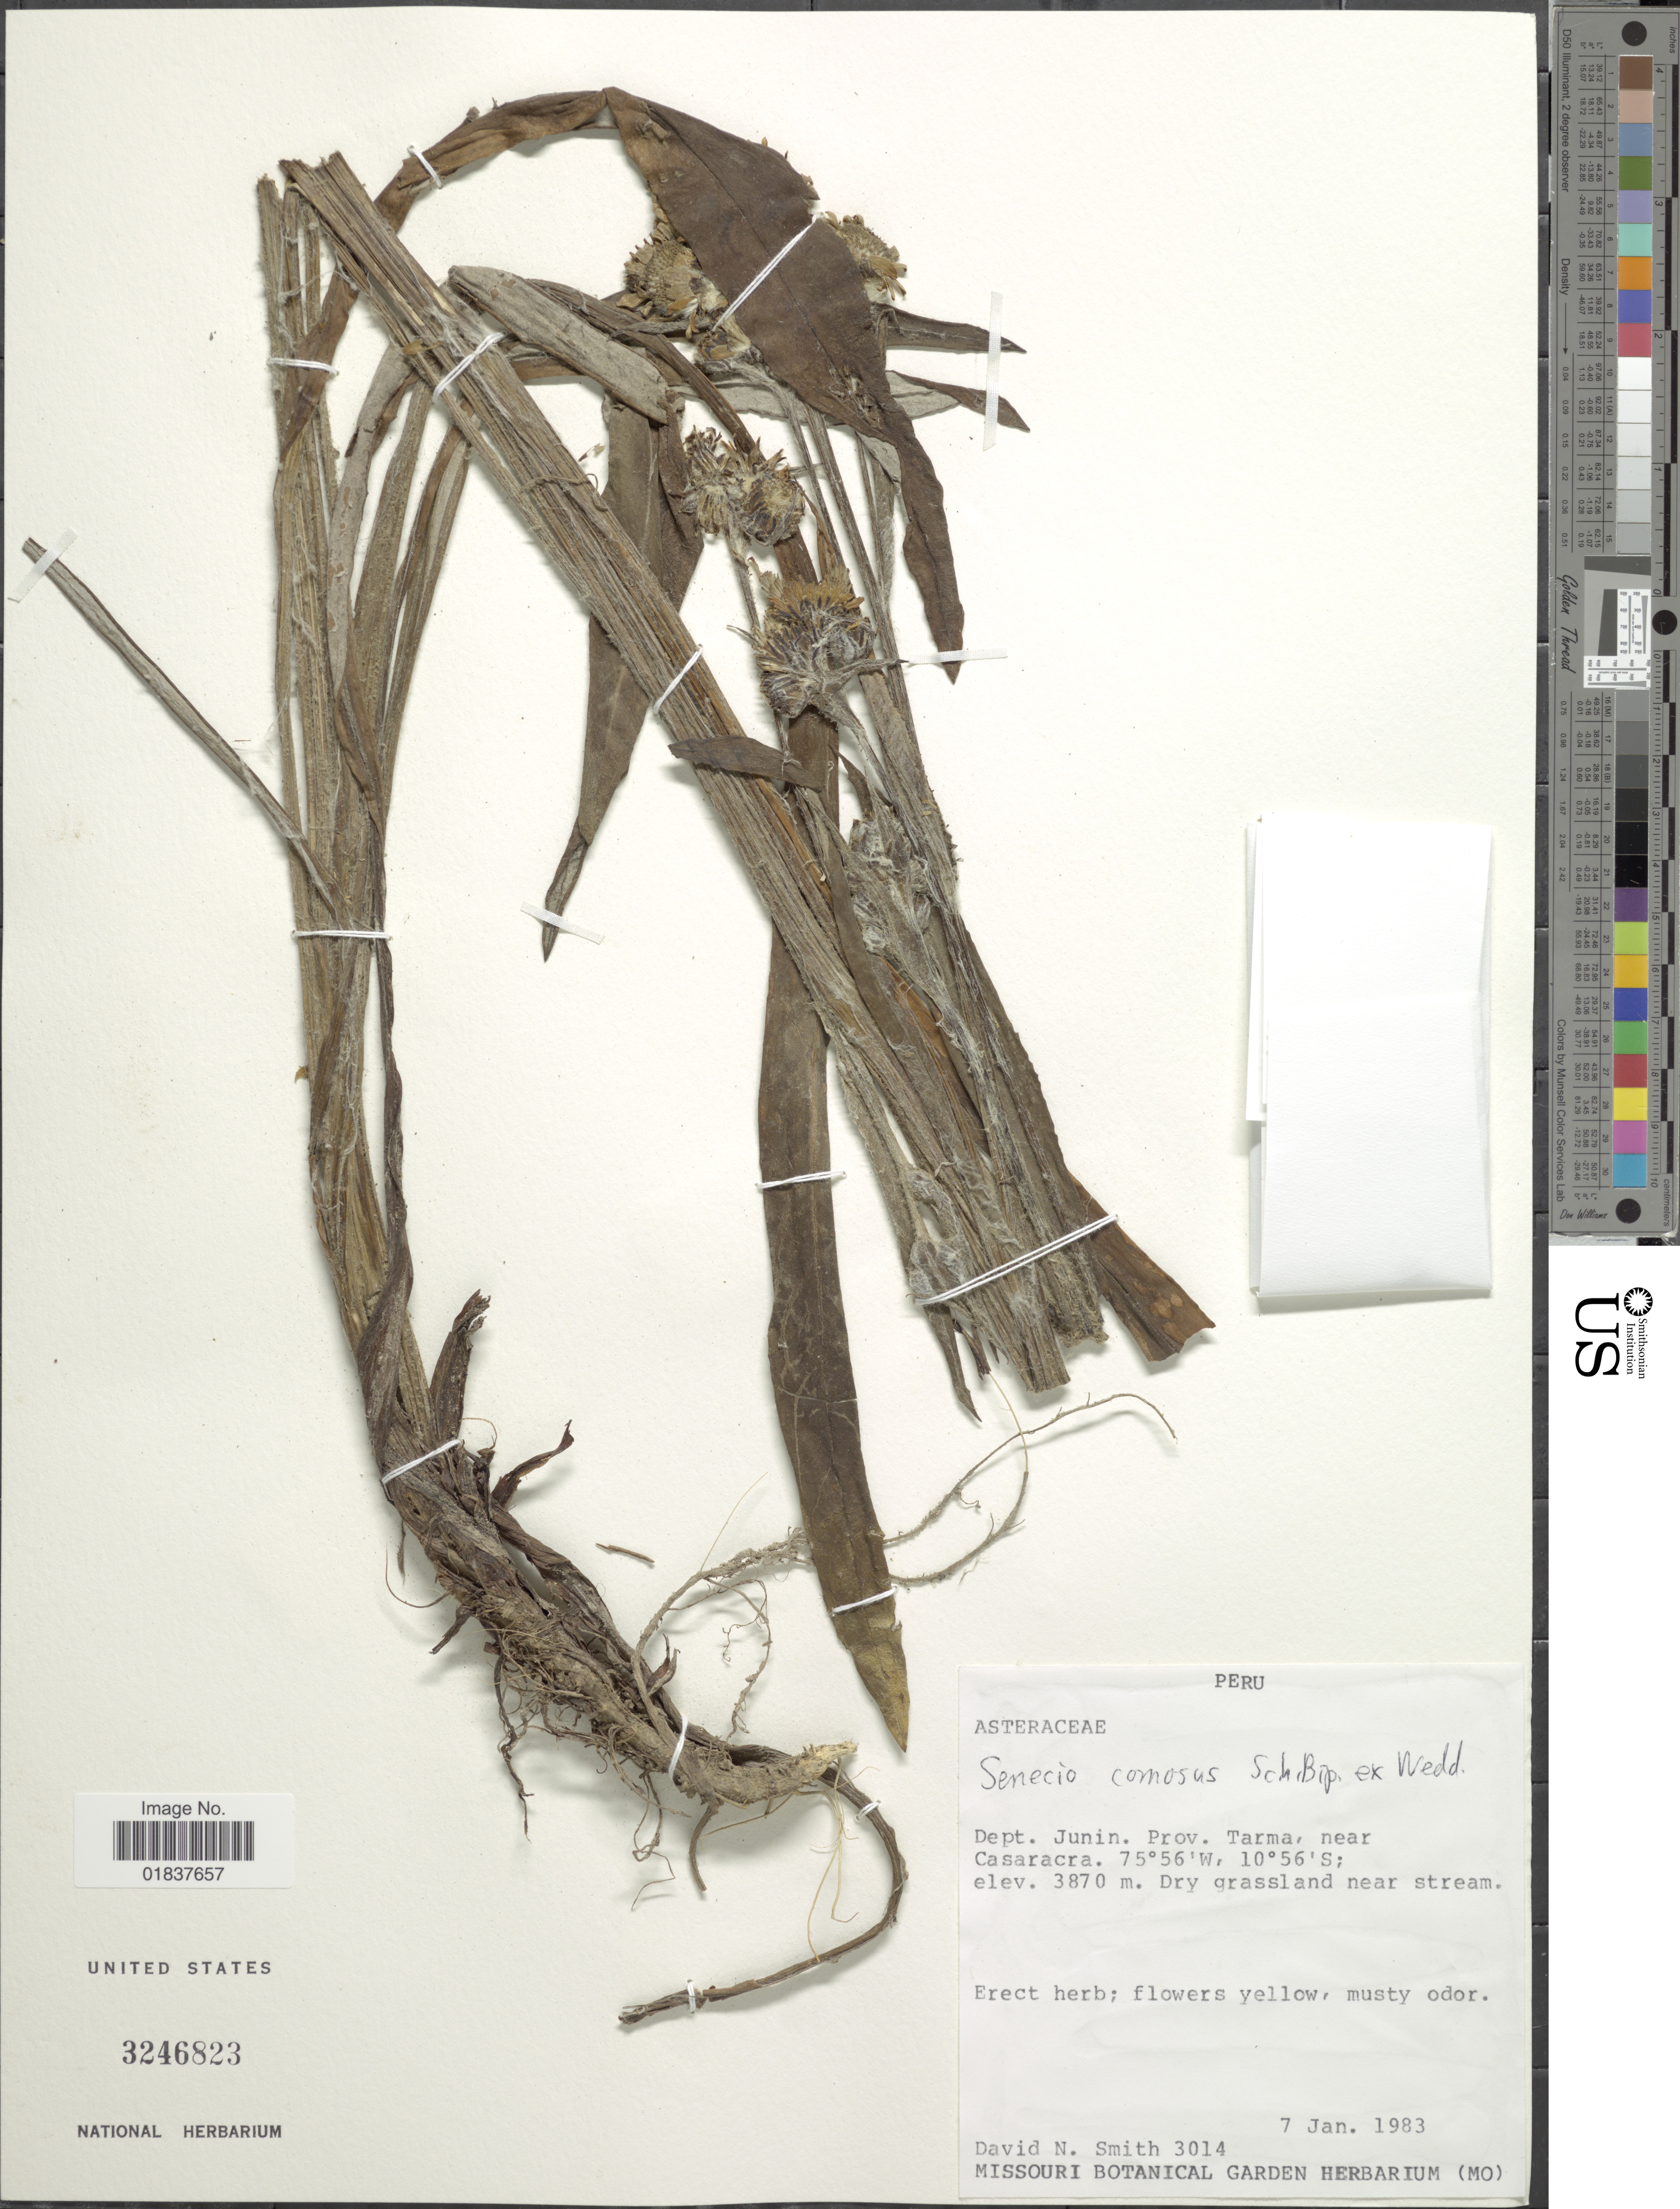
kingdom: Plantae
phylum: Tracheophyta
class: Magnoliopsida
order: Asterales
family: Asteraceae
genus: Senecio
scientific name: Senecio comosus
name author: Sch. Bip.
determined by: Salomon, Luciana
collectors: D. Smith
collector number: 3014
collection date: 1983-01-07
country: Peru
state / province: Junín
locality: Prov. Tarma, near Casaracra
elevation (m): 3870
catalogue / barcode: US 3246823